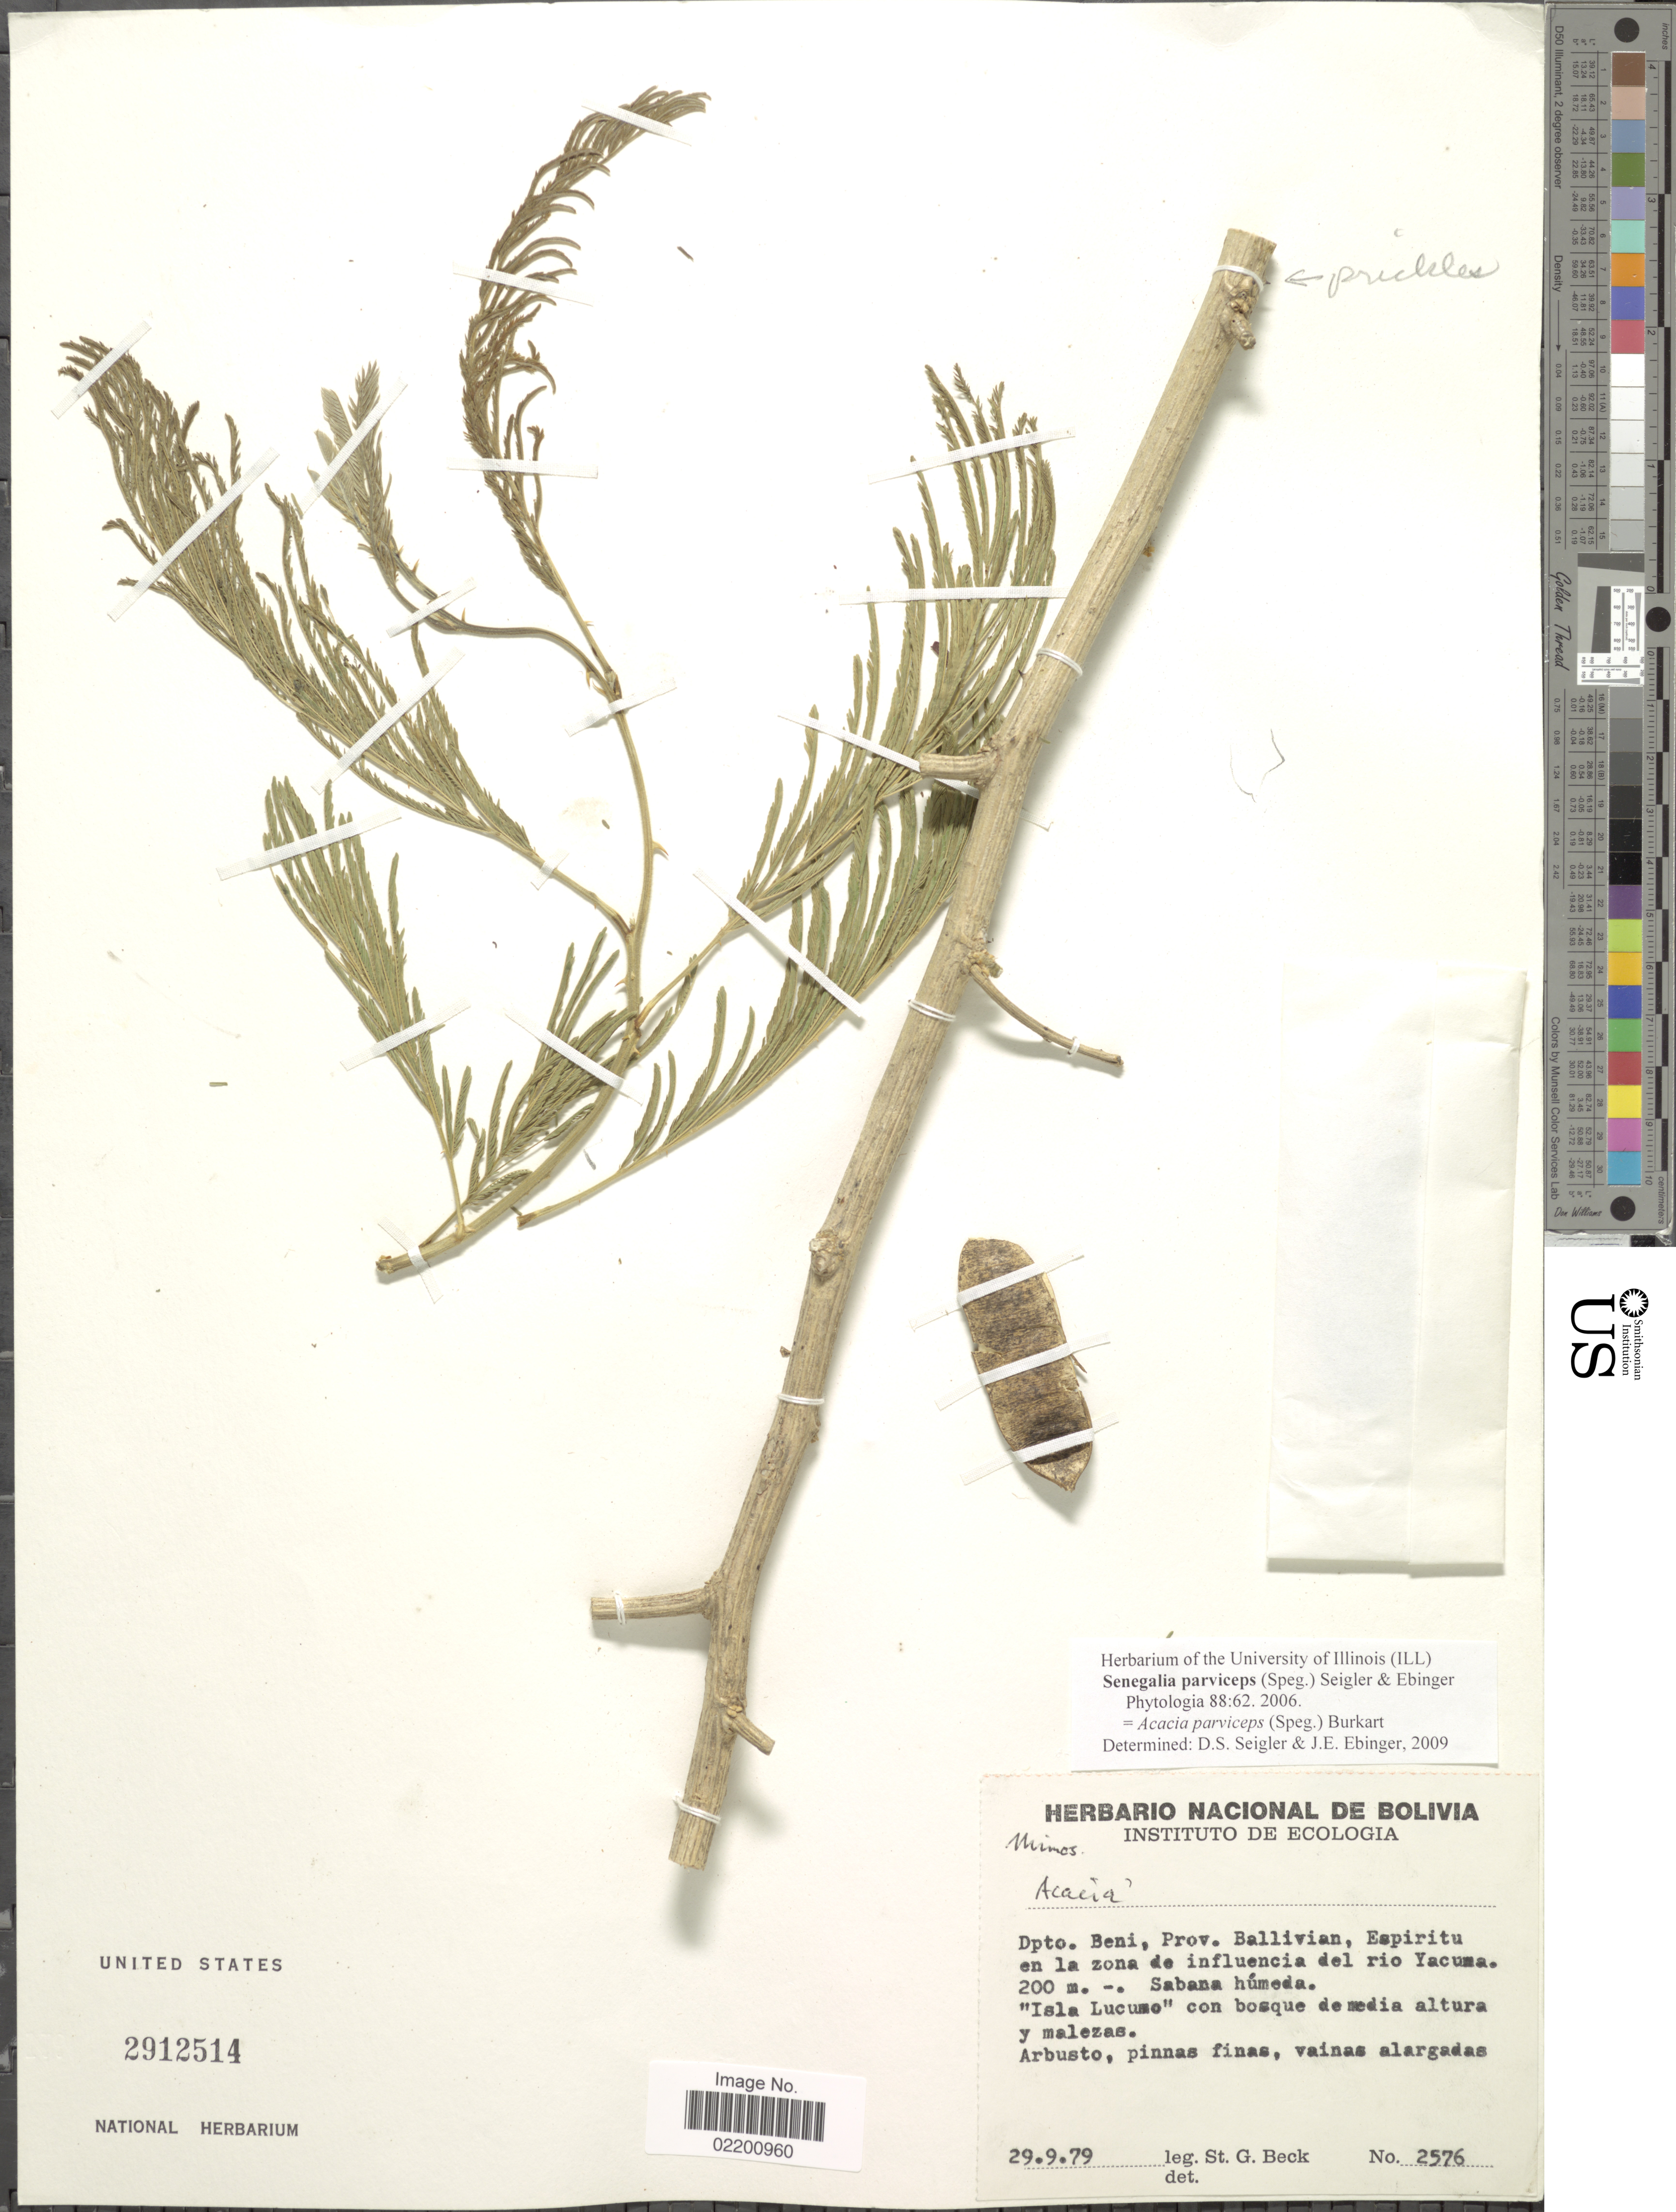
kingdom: Plantae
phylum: Tracheophyta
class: Magnoliopsida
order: Fabales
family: Fabaceae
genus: Senegalia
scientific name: Senegalia parviceps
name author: (Speg.) Seigler & Ebinger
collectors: S. G. Beck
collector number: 2576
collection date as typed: Transcribed d/m/y: 19/9/79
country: Bolivia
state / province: Beni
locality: Depto. Beni, Prov. Ballivian, Espiritu en la zona de influencia del rio Yucama,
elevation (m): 200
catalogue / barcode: US 2912514